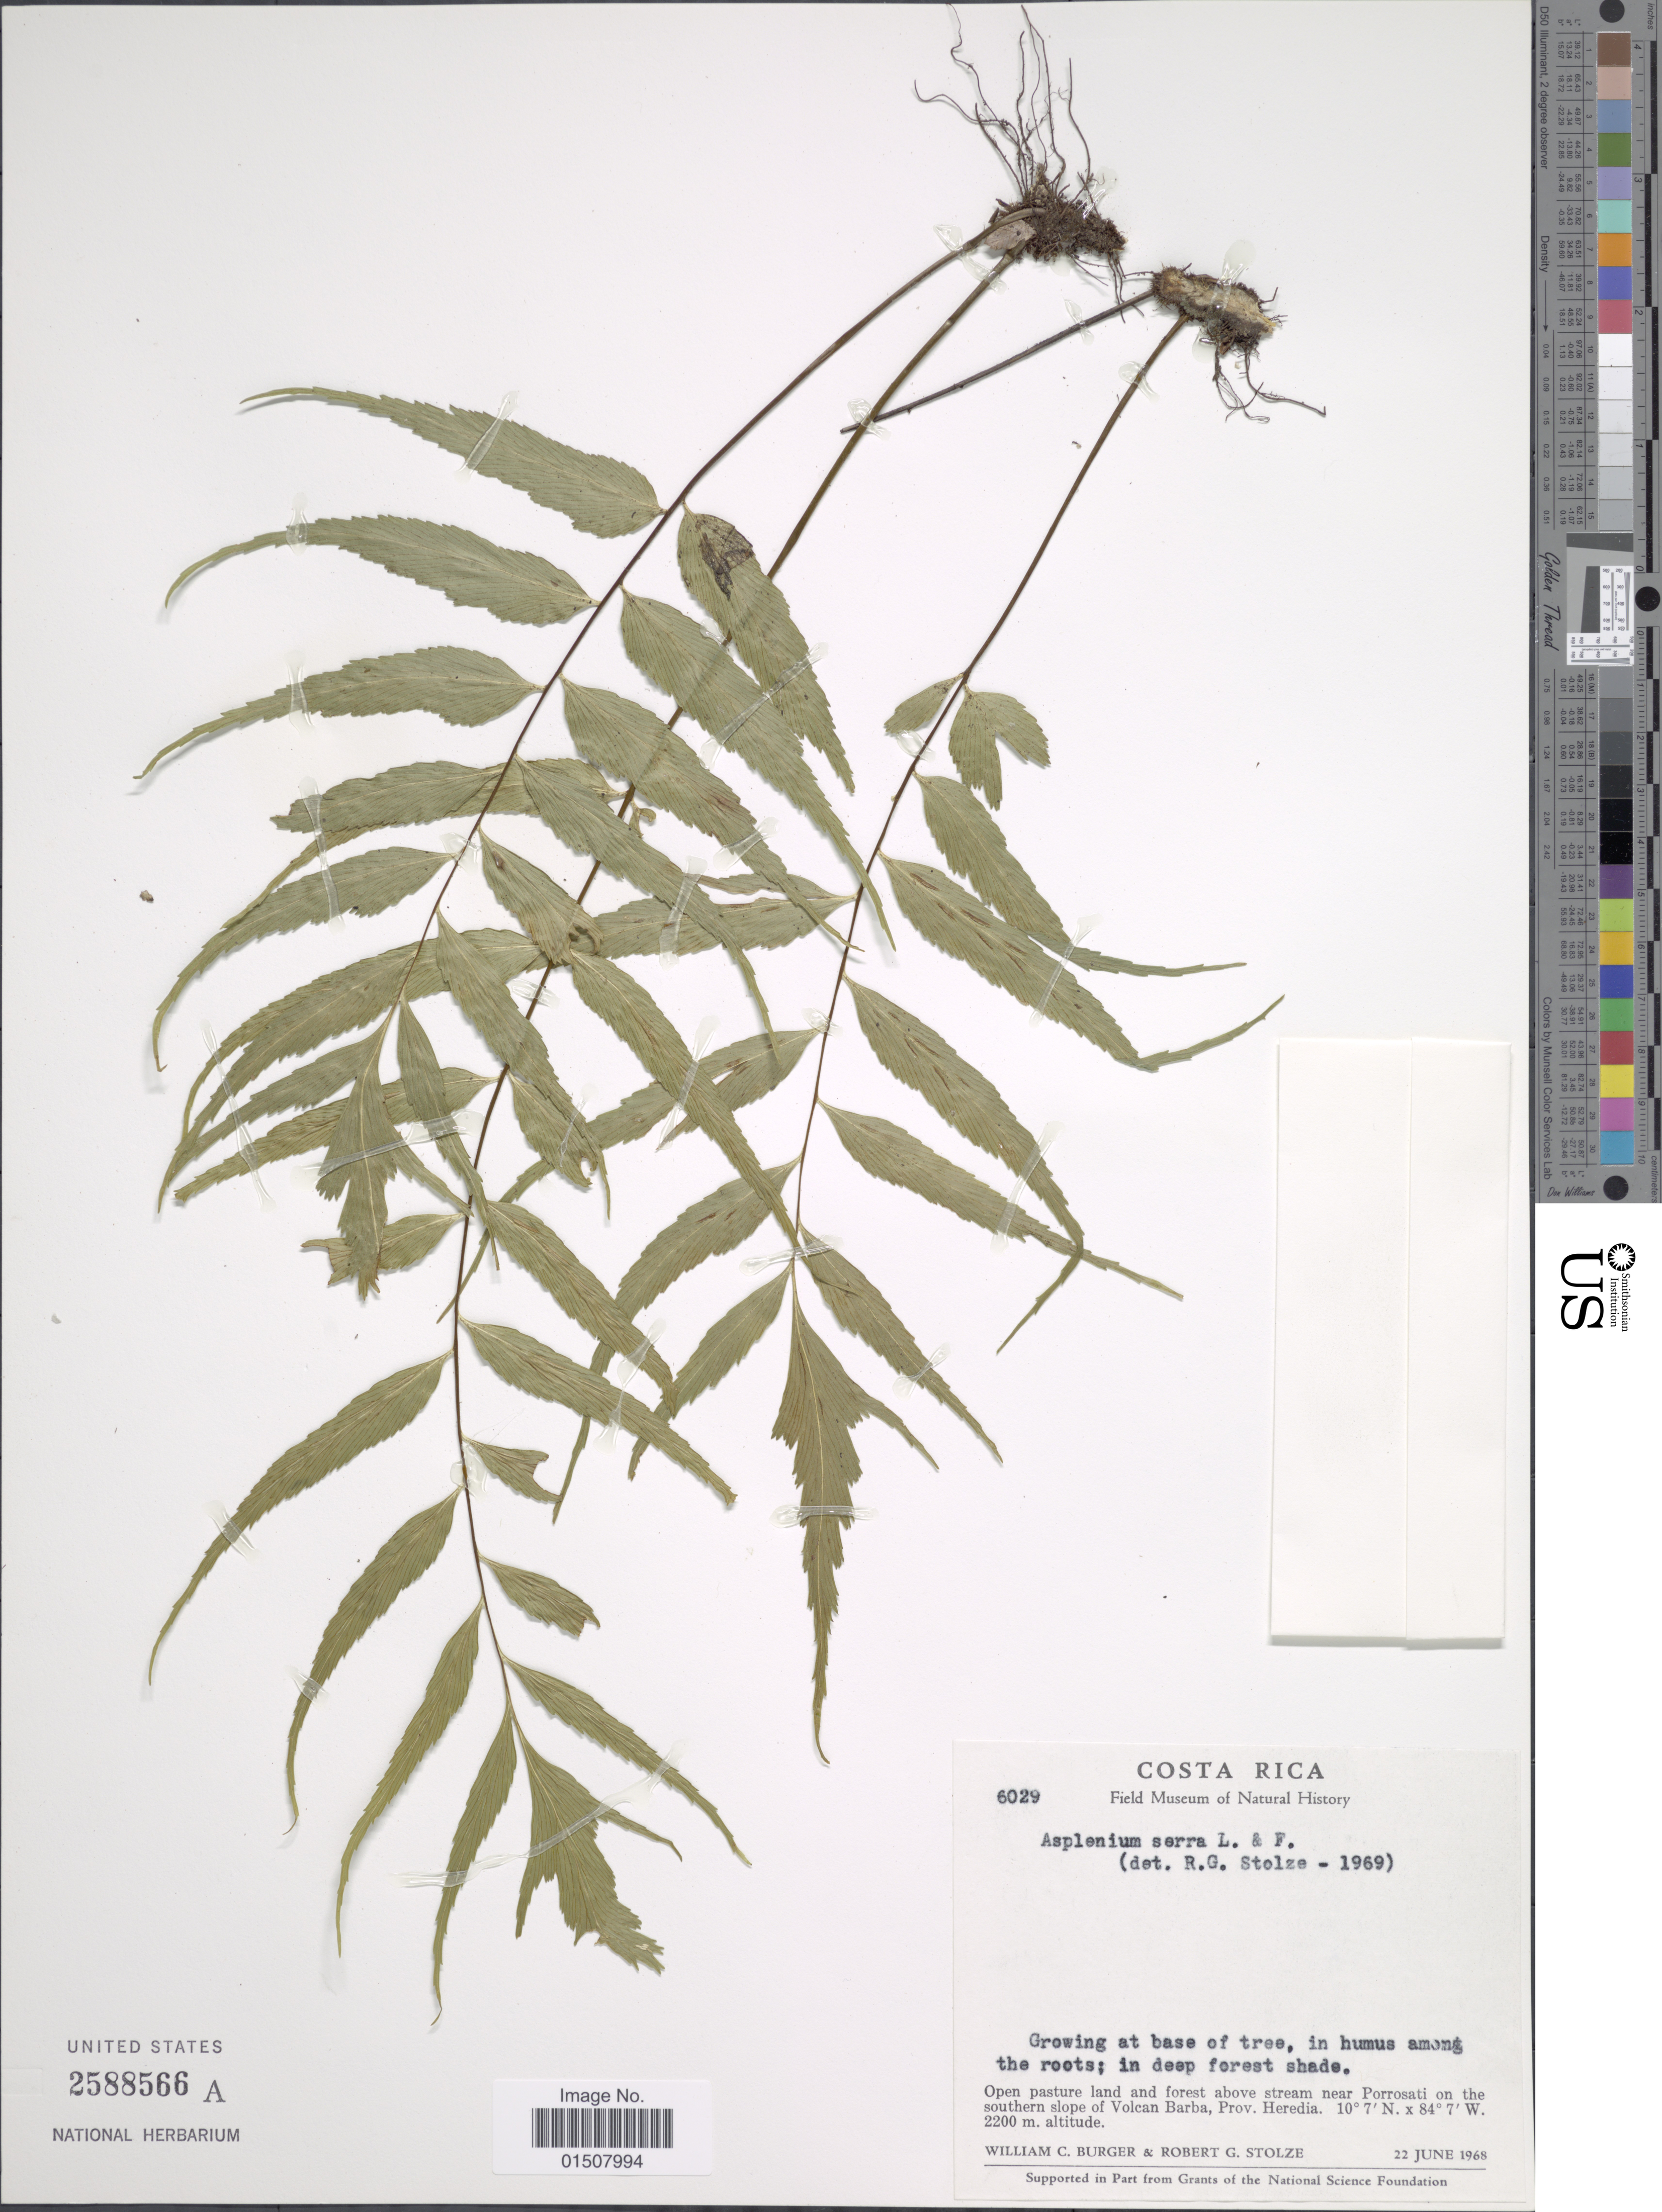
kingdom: Plantae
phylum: Tracheophyta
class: Polypodiopsida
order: Polypodiales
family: Aspleniaceae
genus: Asplenium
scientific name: Asplenium serra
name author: Langsd. & Fisch.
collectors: W. Burger & R. G. Stolze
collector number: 6029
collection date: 1968-06-22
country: Costa Rica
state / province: Heredia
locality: Near Porrosati on the southern slope of Volcan Barba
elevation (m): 2200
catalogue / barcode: US 2588566A